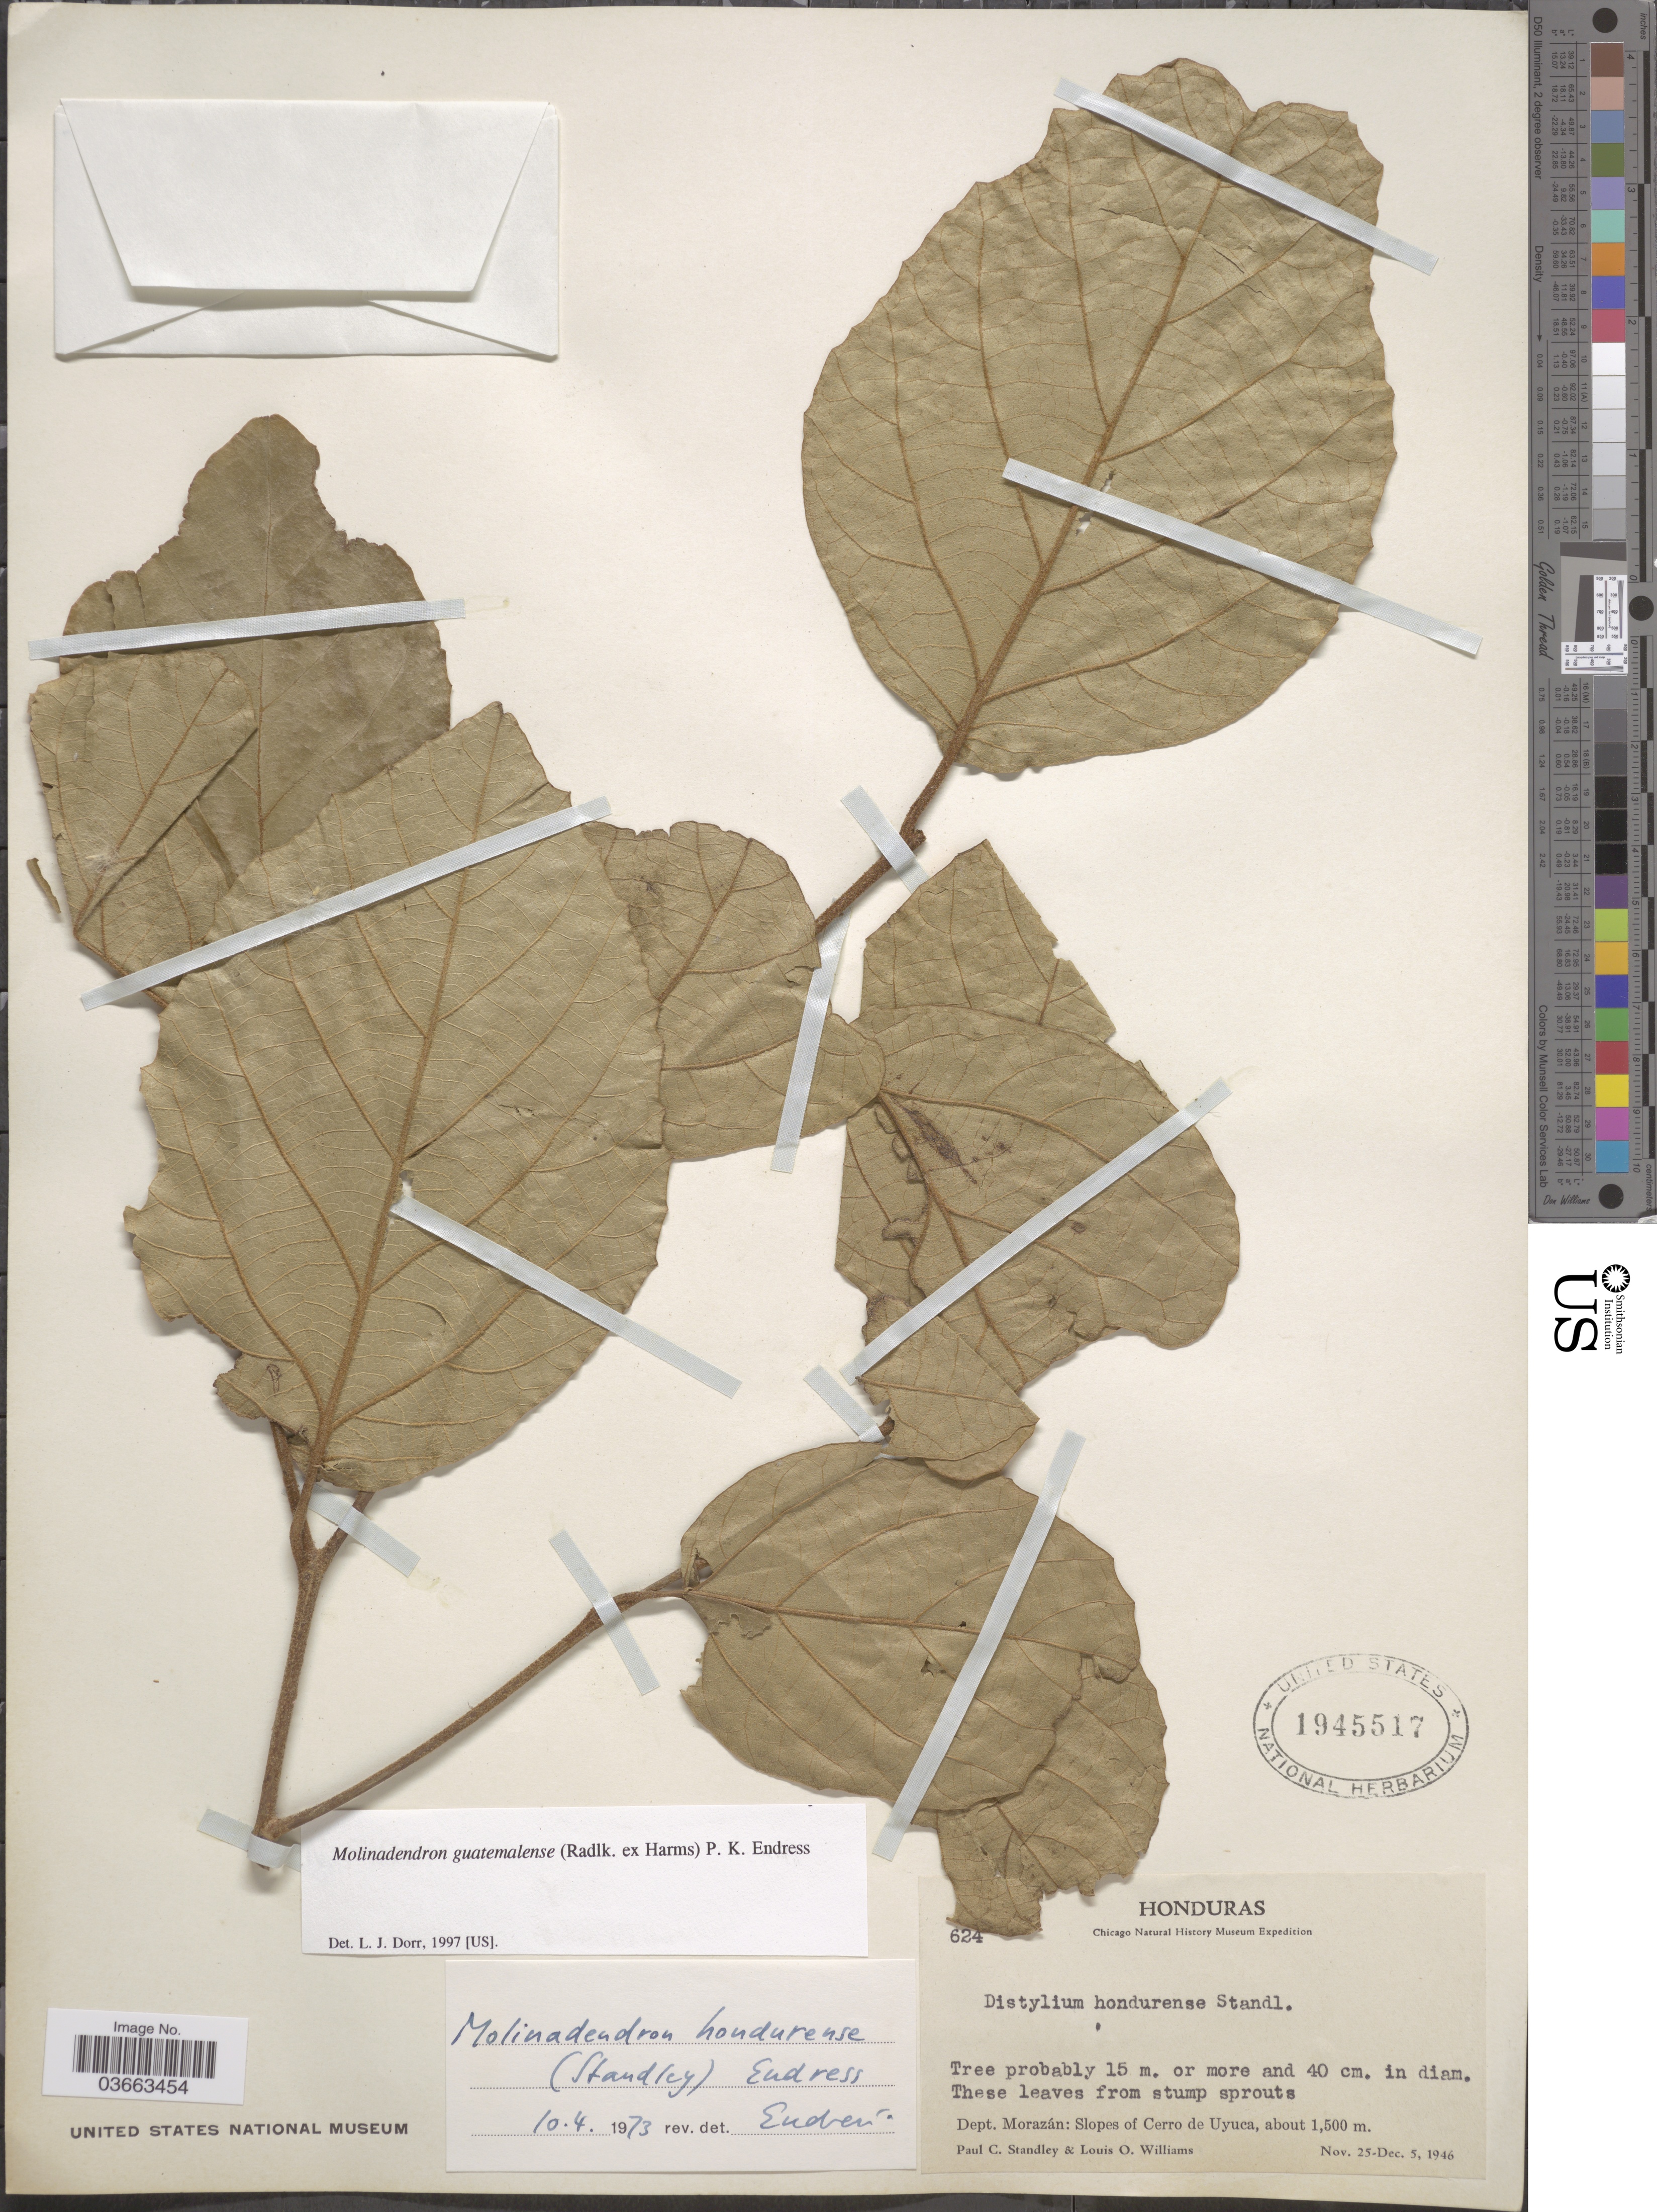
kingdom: Plantae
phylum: Tracheophyta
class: Magnoliopsida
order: Saxifragales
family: Hamamelidaceae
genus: Molinadendron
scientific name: Molinadendron guatemalense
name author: (Harms)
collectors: P. C. Standley & L. O. Williams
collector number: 624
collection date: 1946-11-25/1946-12-05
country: Honduras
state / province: Fco. Morazán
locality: Dept. Morazán: Slopes of Cerro de Uyuca.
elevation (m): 1500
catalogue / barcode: US 1945517